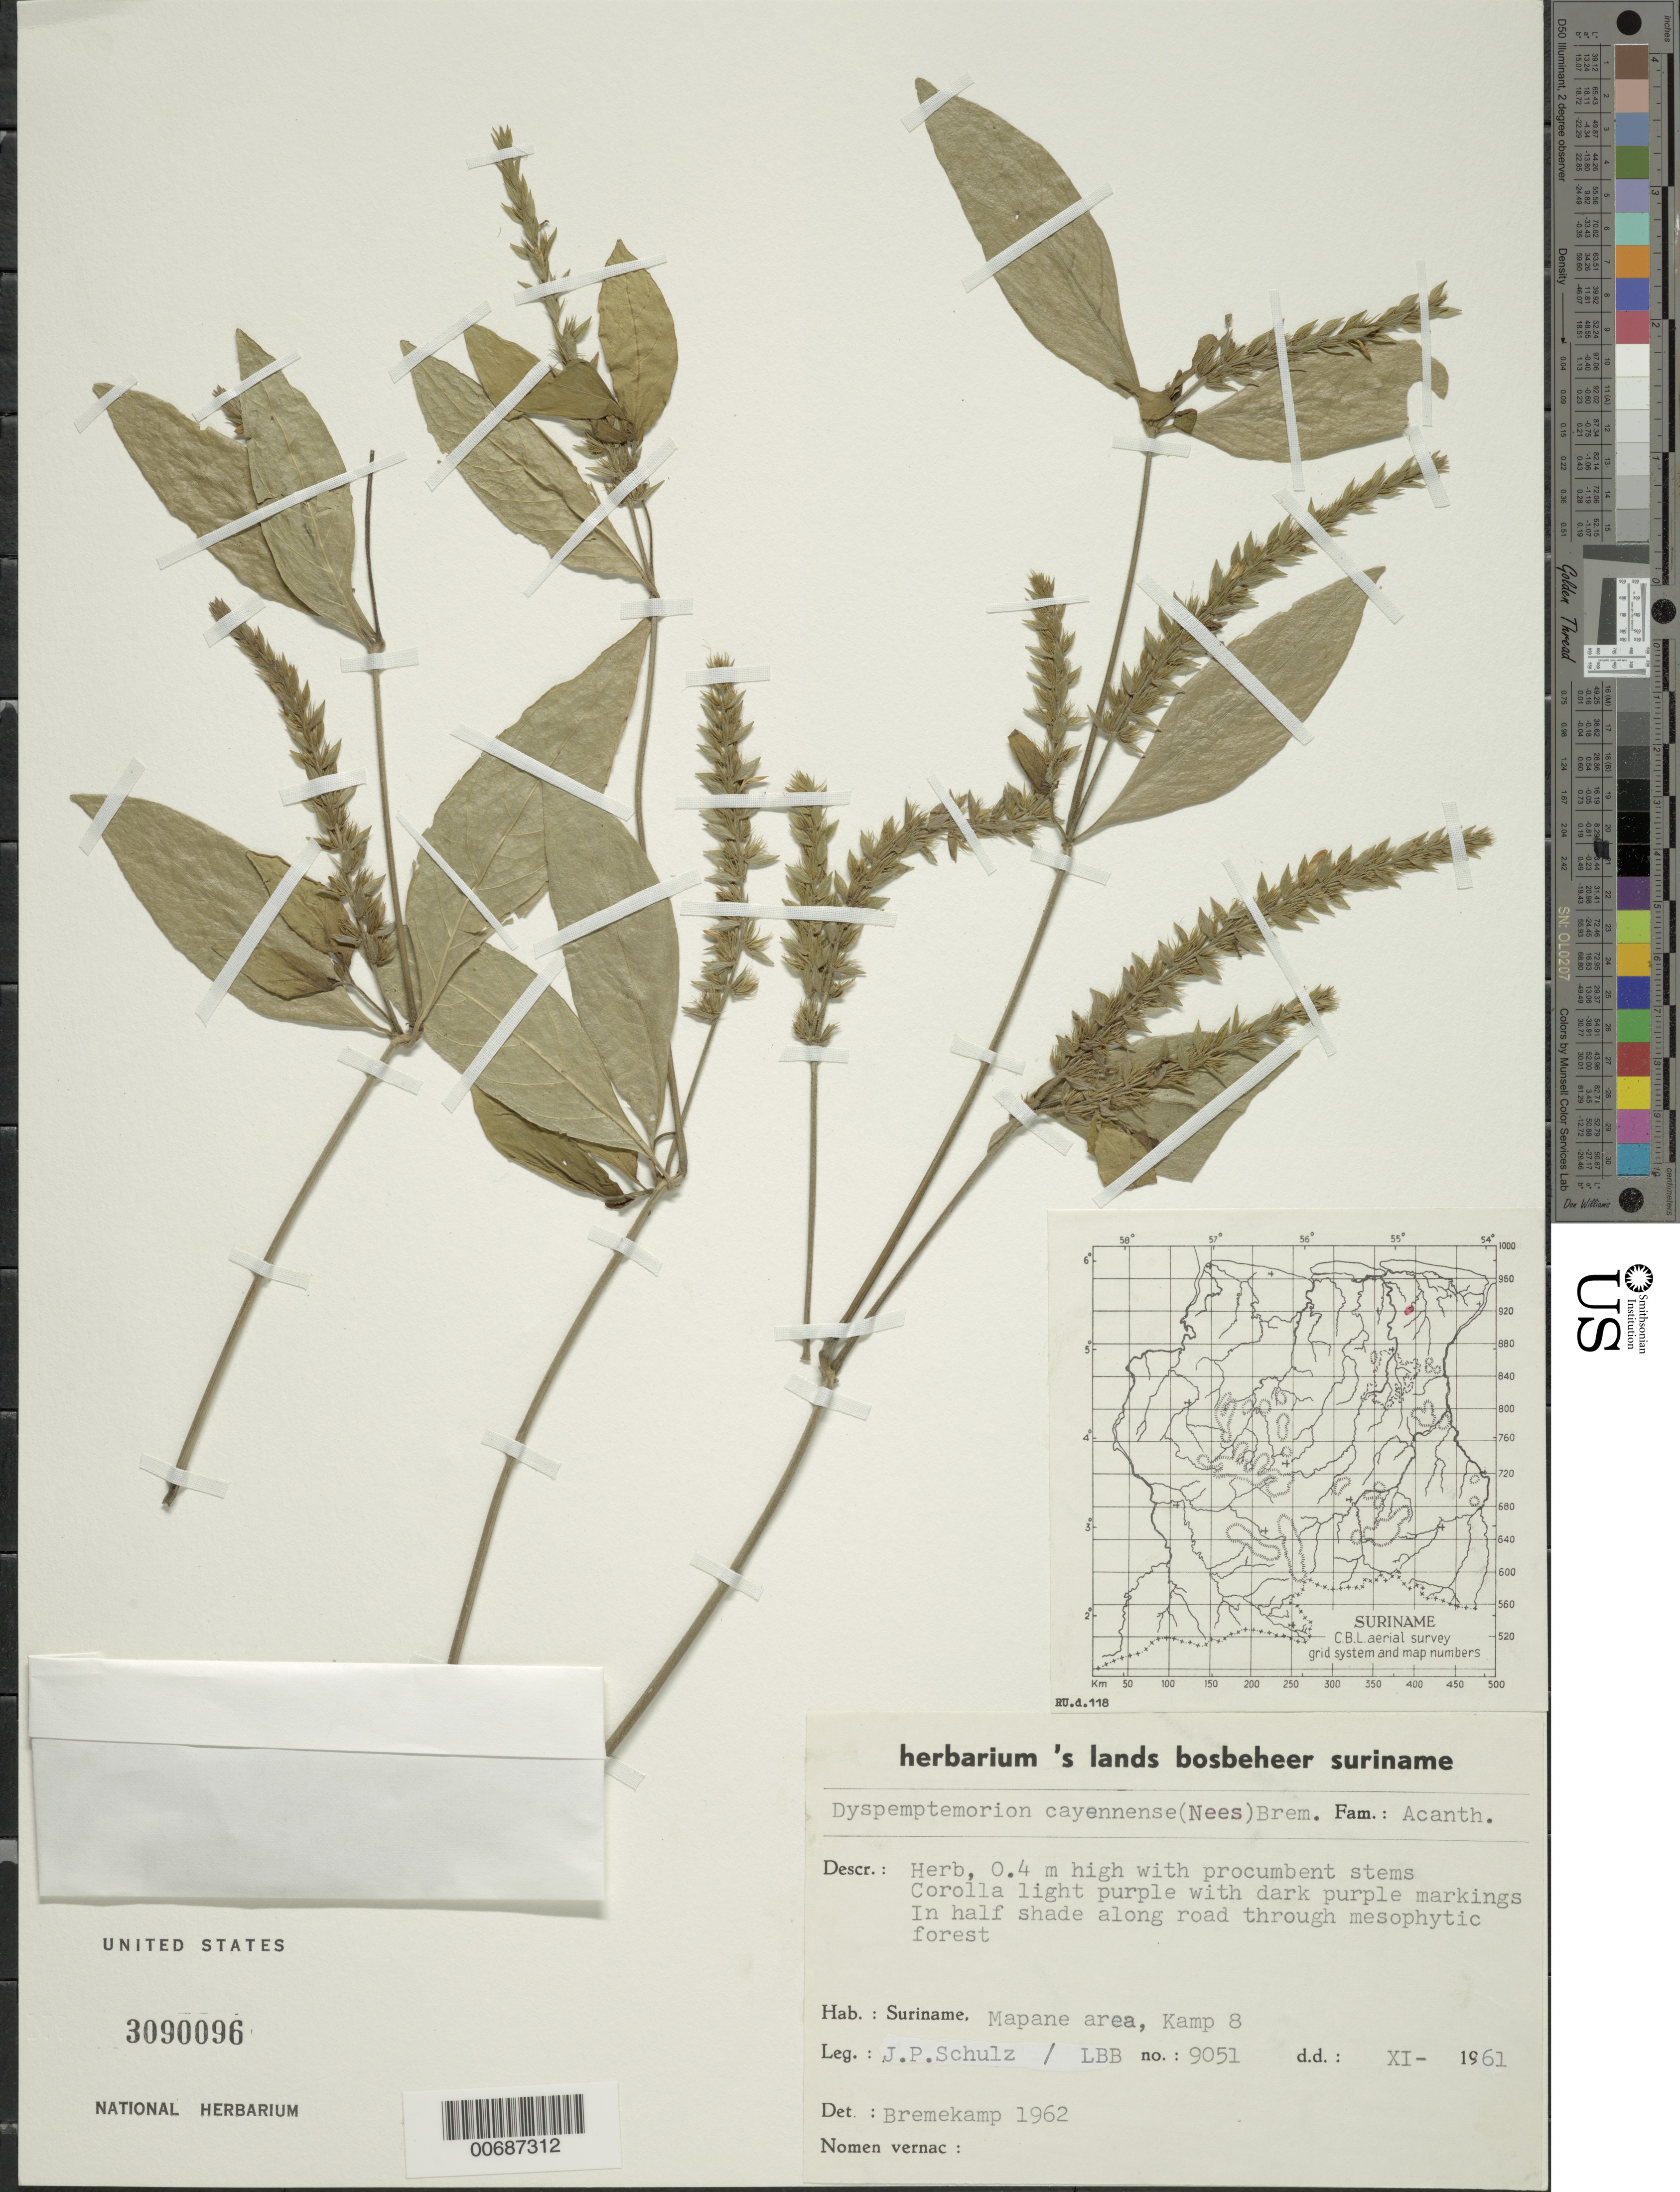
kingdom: Plantae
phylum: Tracheophyta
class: Magnoliopsida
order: Lamiales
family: Acanthaceae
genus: Dyspemptemorion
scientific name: Dyspemptemorion cayennense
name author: (Nees) Bremek.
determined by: Bremekamp, C. E. B.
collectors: J. P. Schulz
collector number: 9051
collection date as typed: Nov-61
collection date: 1961-11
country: Suriname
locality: Jodensavanne-Mapane kreek area (SURINAMEe R.), near Camp 8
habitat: In half shade along road through mesophytic forest.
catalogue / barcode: US 3090096